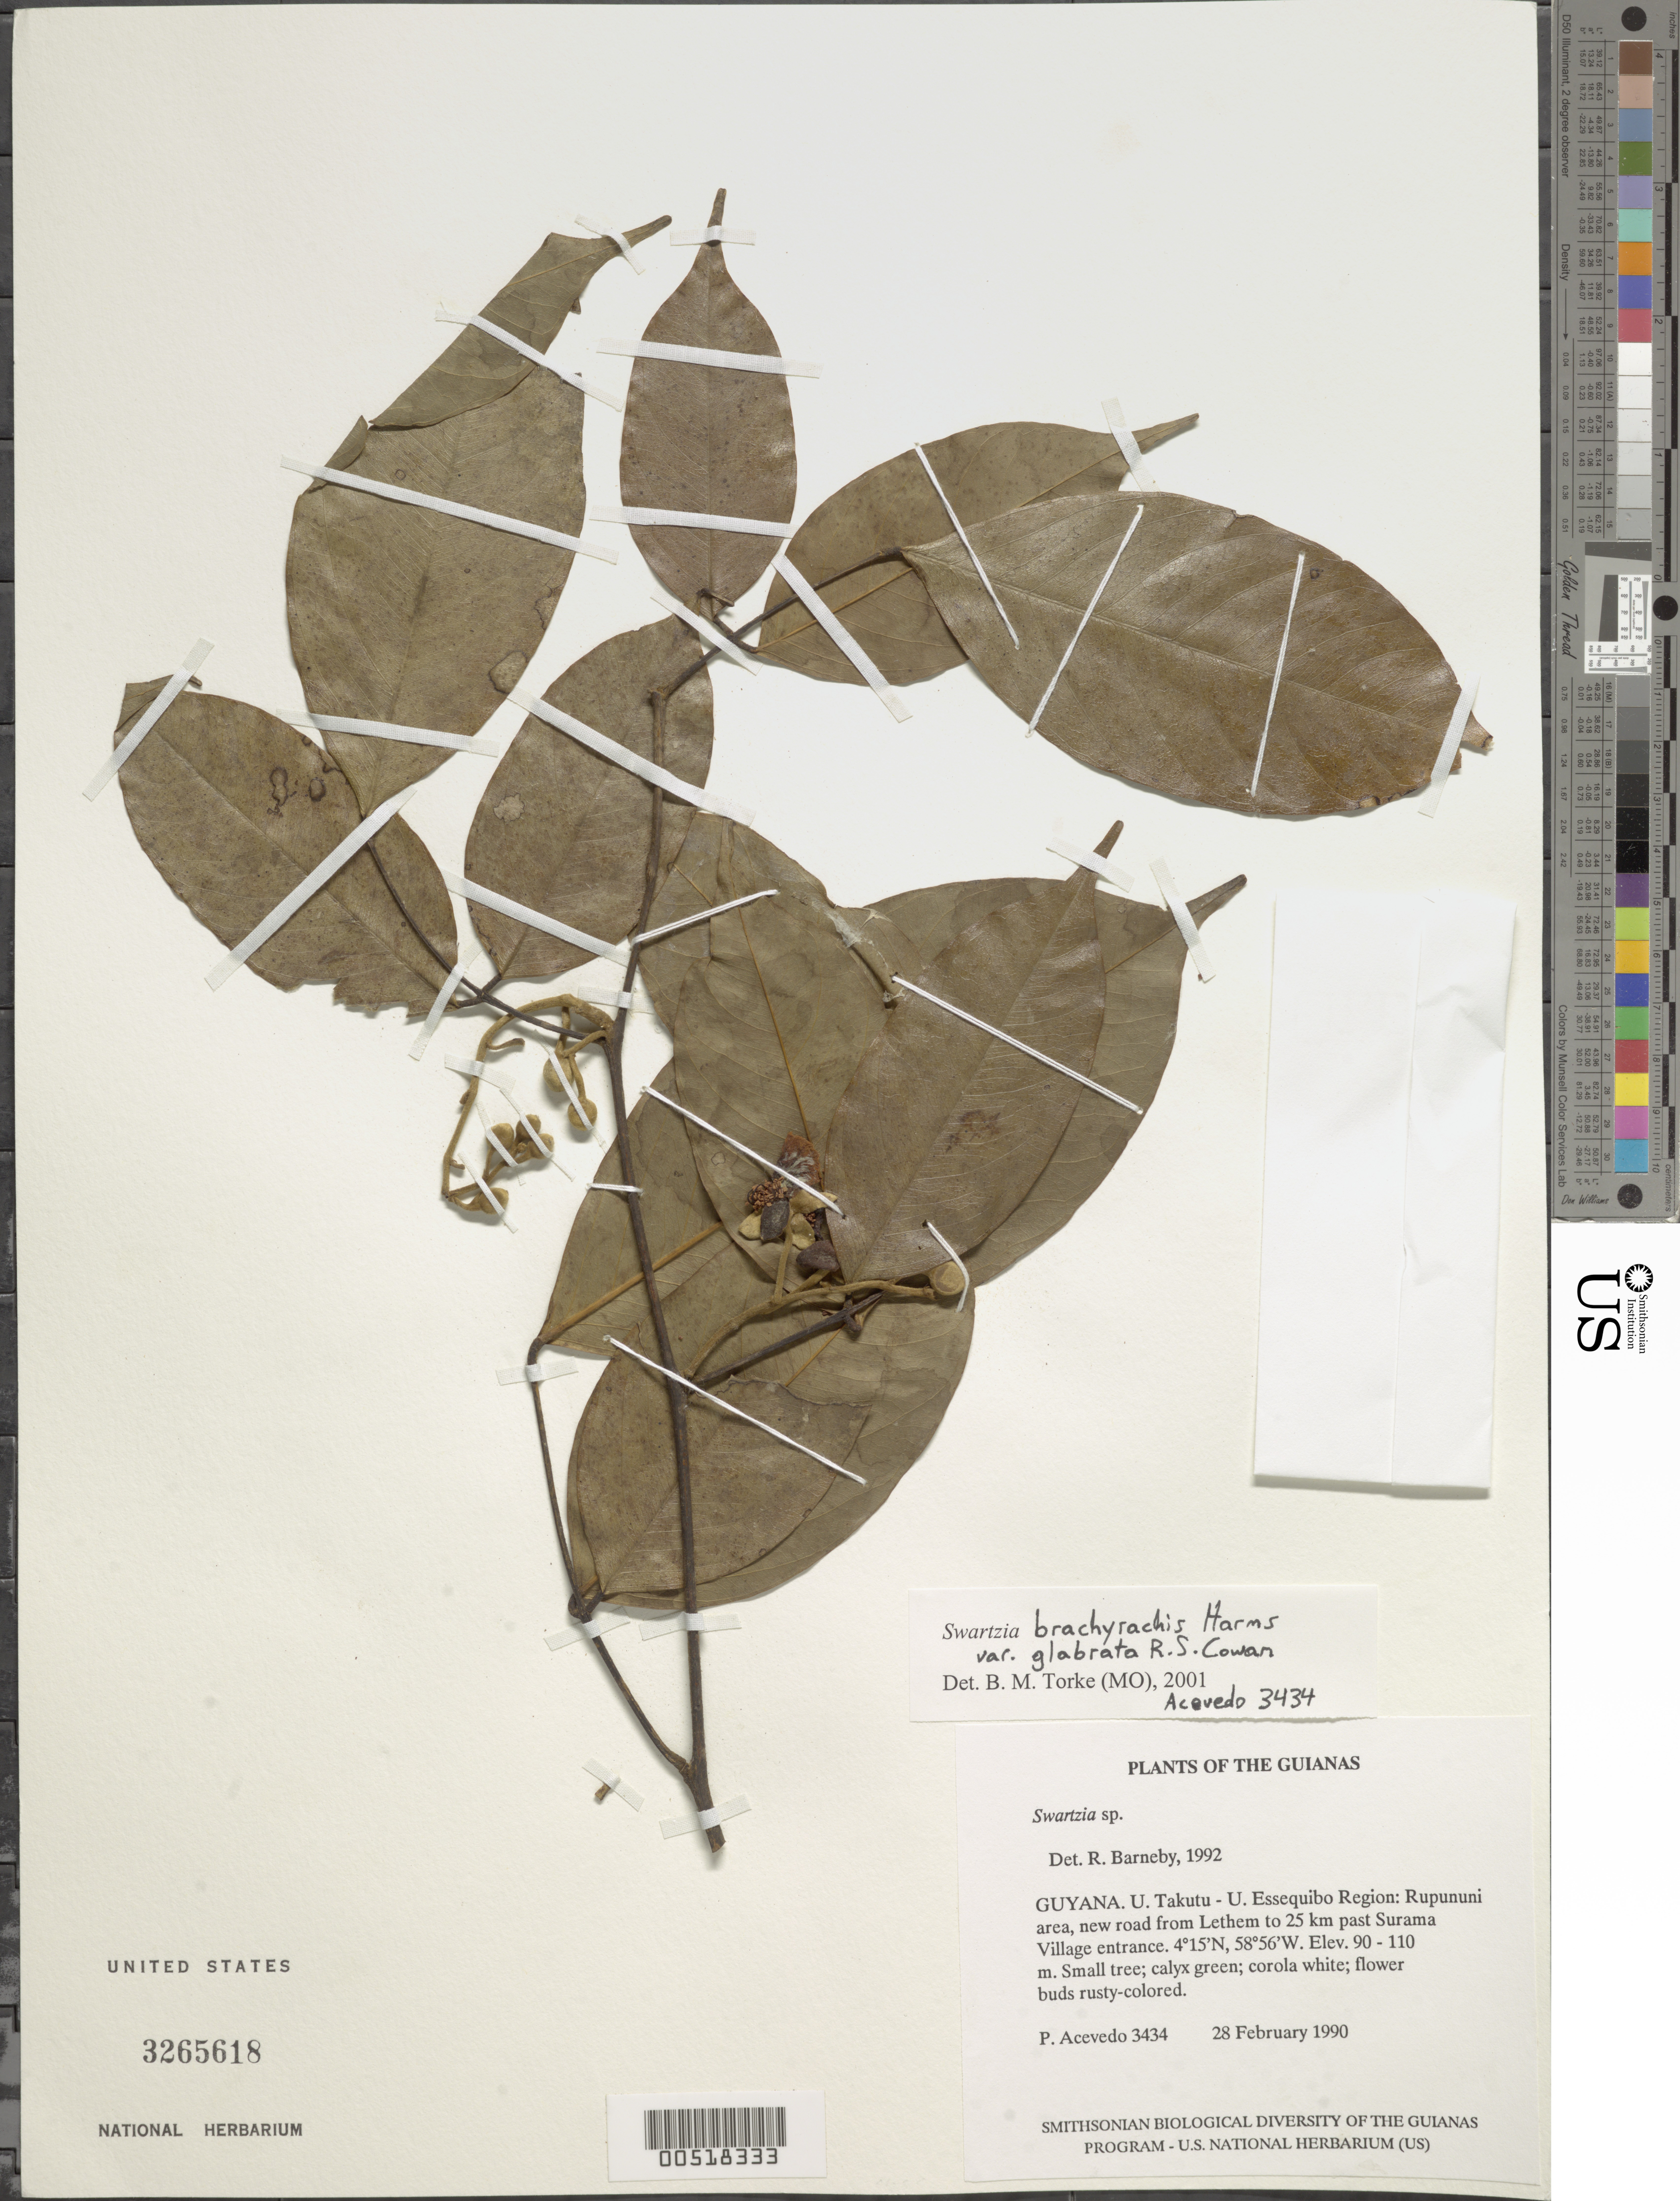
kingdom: Plantae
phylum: Tracheophyta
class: Magnoliopsida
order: Fabales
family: Fabaceae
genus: Swartzia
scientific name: Swartzia brachyrachis var. glabrata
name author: R.S. Cowan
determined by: Torke, B. M., (MO)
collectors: P. Acevedo-Rodr.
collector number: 3434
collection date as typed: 28 Feb 1990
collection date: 1990-02-28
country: Guyana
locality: U. Takutu - U. Essequibo. Rupununi area, new road from Lethem to 25 km past Surama Village entrance.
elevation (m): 90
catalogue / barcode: US 3265618